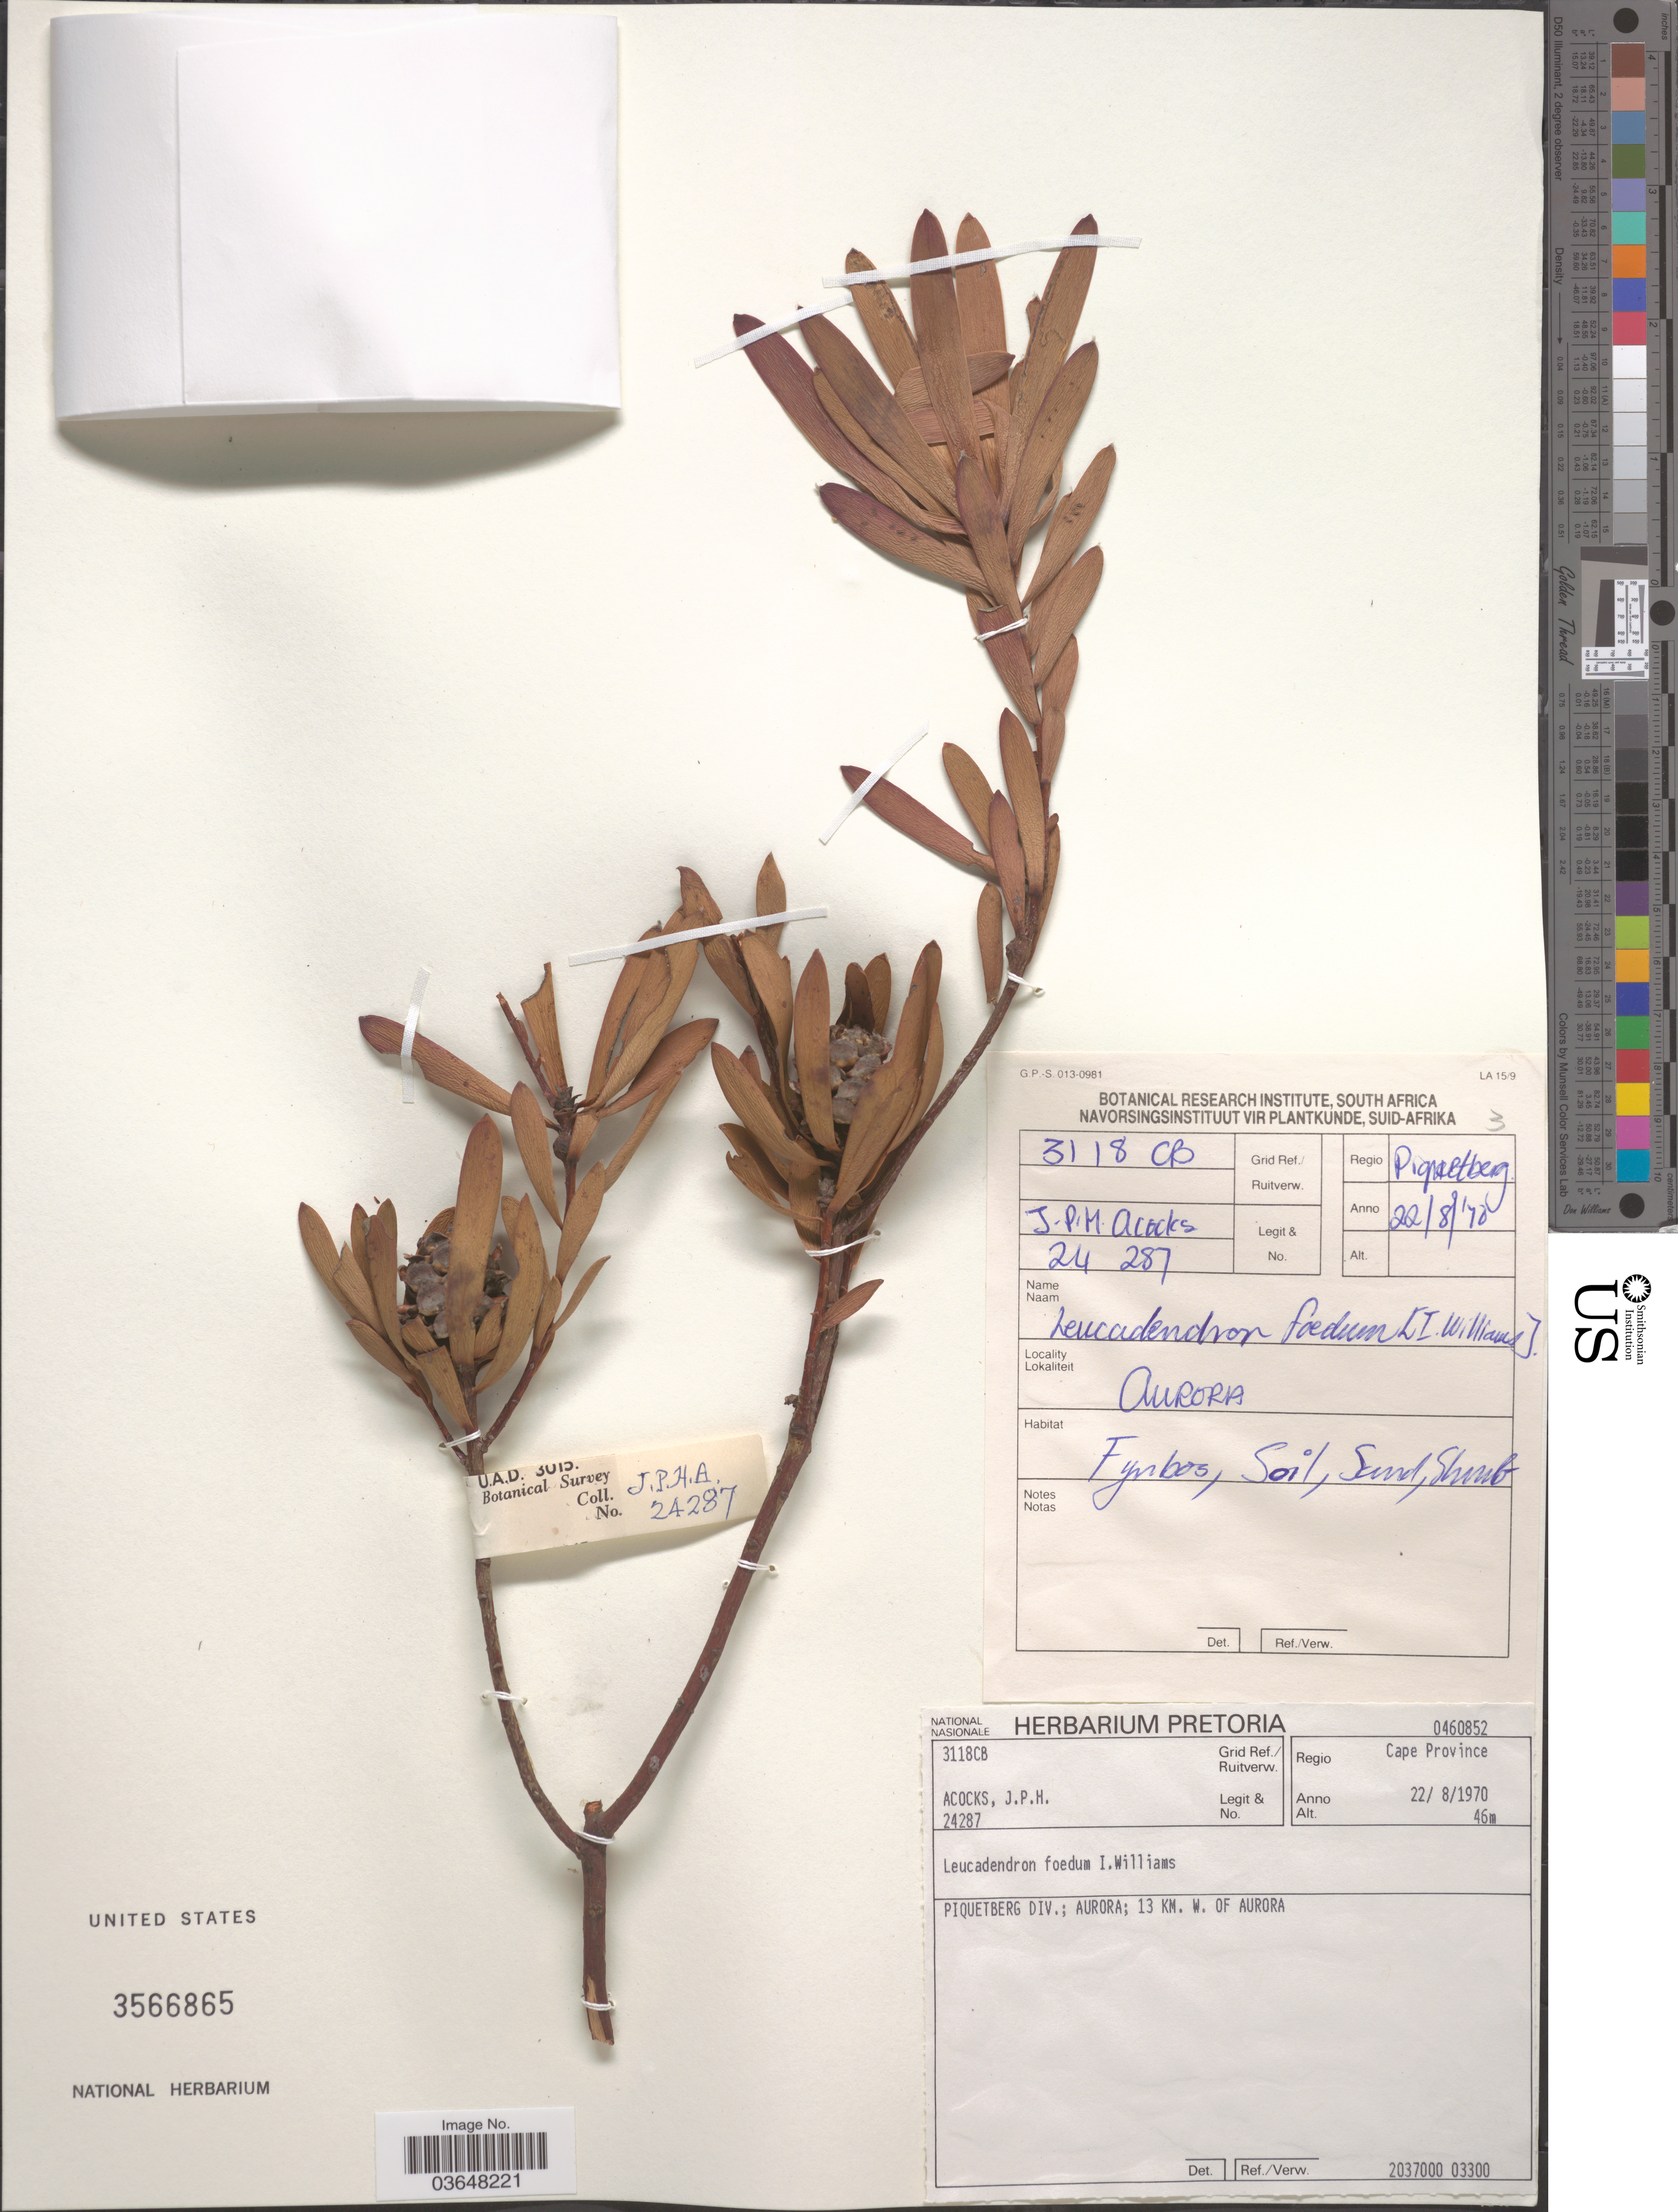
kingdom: Plantae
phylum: Tracheophyta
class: Magnoliopsida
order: Proteales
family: Proteaceae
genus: Leucadendron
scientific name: Leucadendron foedum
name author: I. Williams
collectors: J. P. Acocks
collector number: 24287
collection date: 1970-08-22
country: South Africa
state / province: Western Cape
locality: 3118 CB Grid Ref./Ruitverw. Regio Piquetberg. Aurora. Regio Cape Province. Piquitberg Div.; Aurora; 13 km. W. of Aurora.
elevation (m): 46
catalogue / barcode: US 3566865